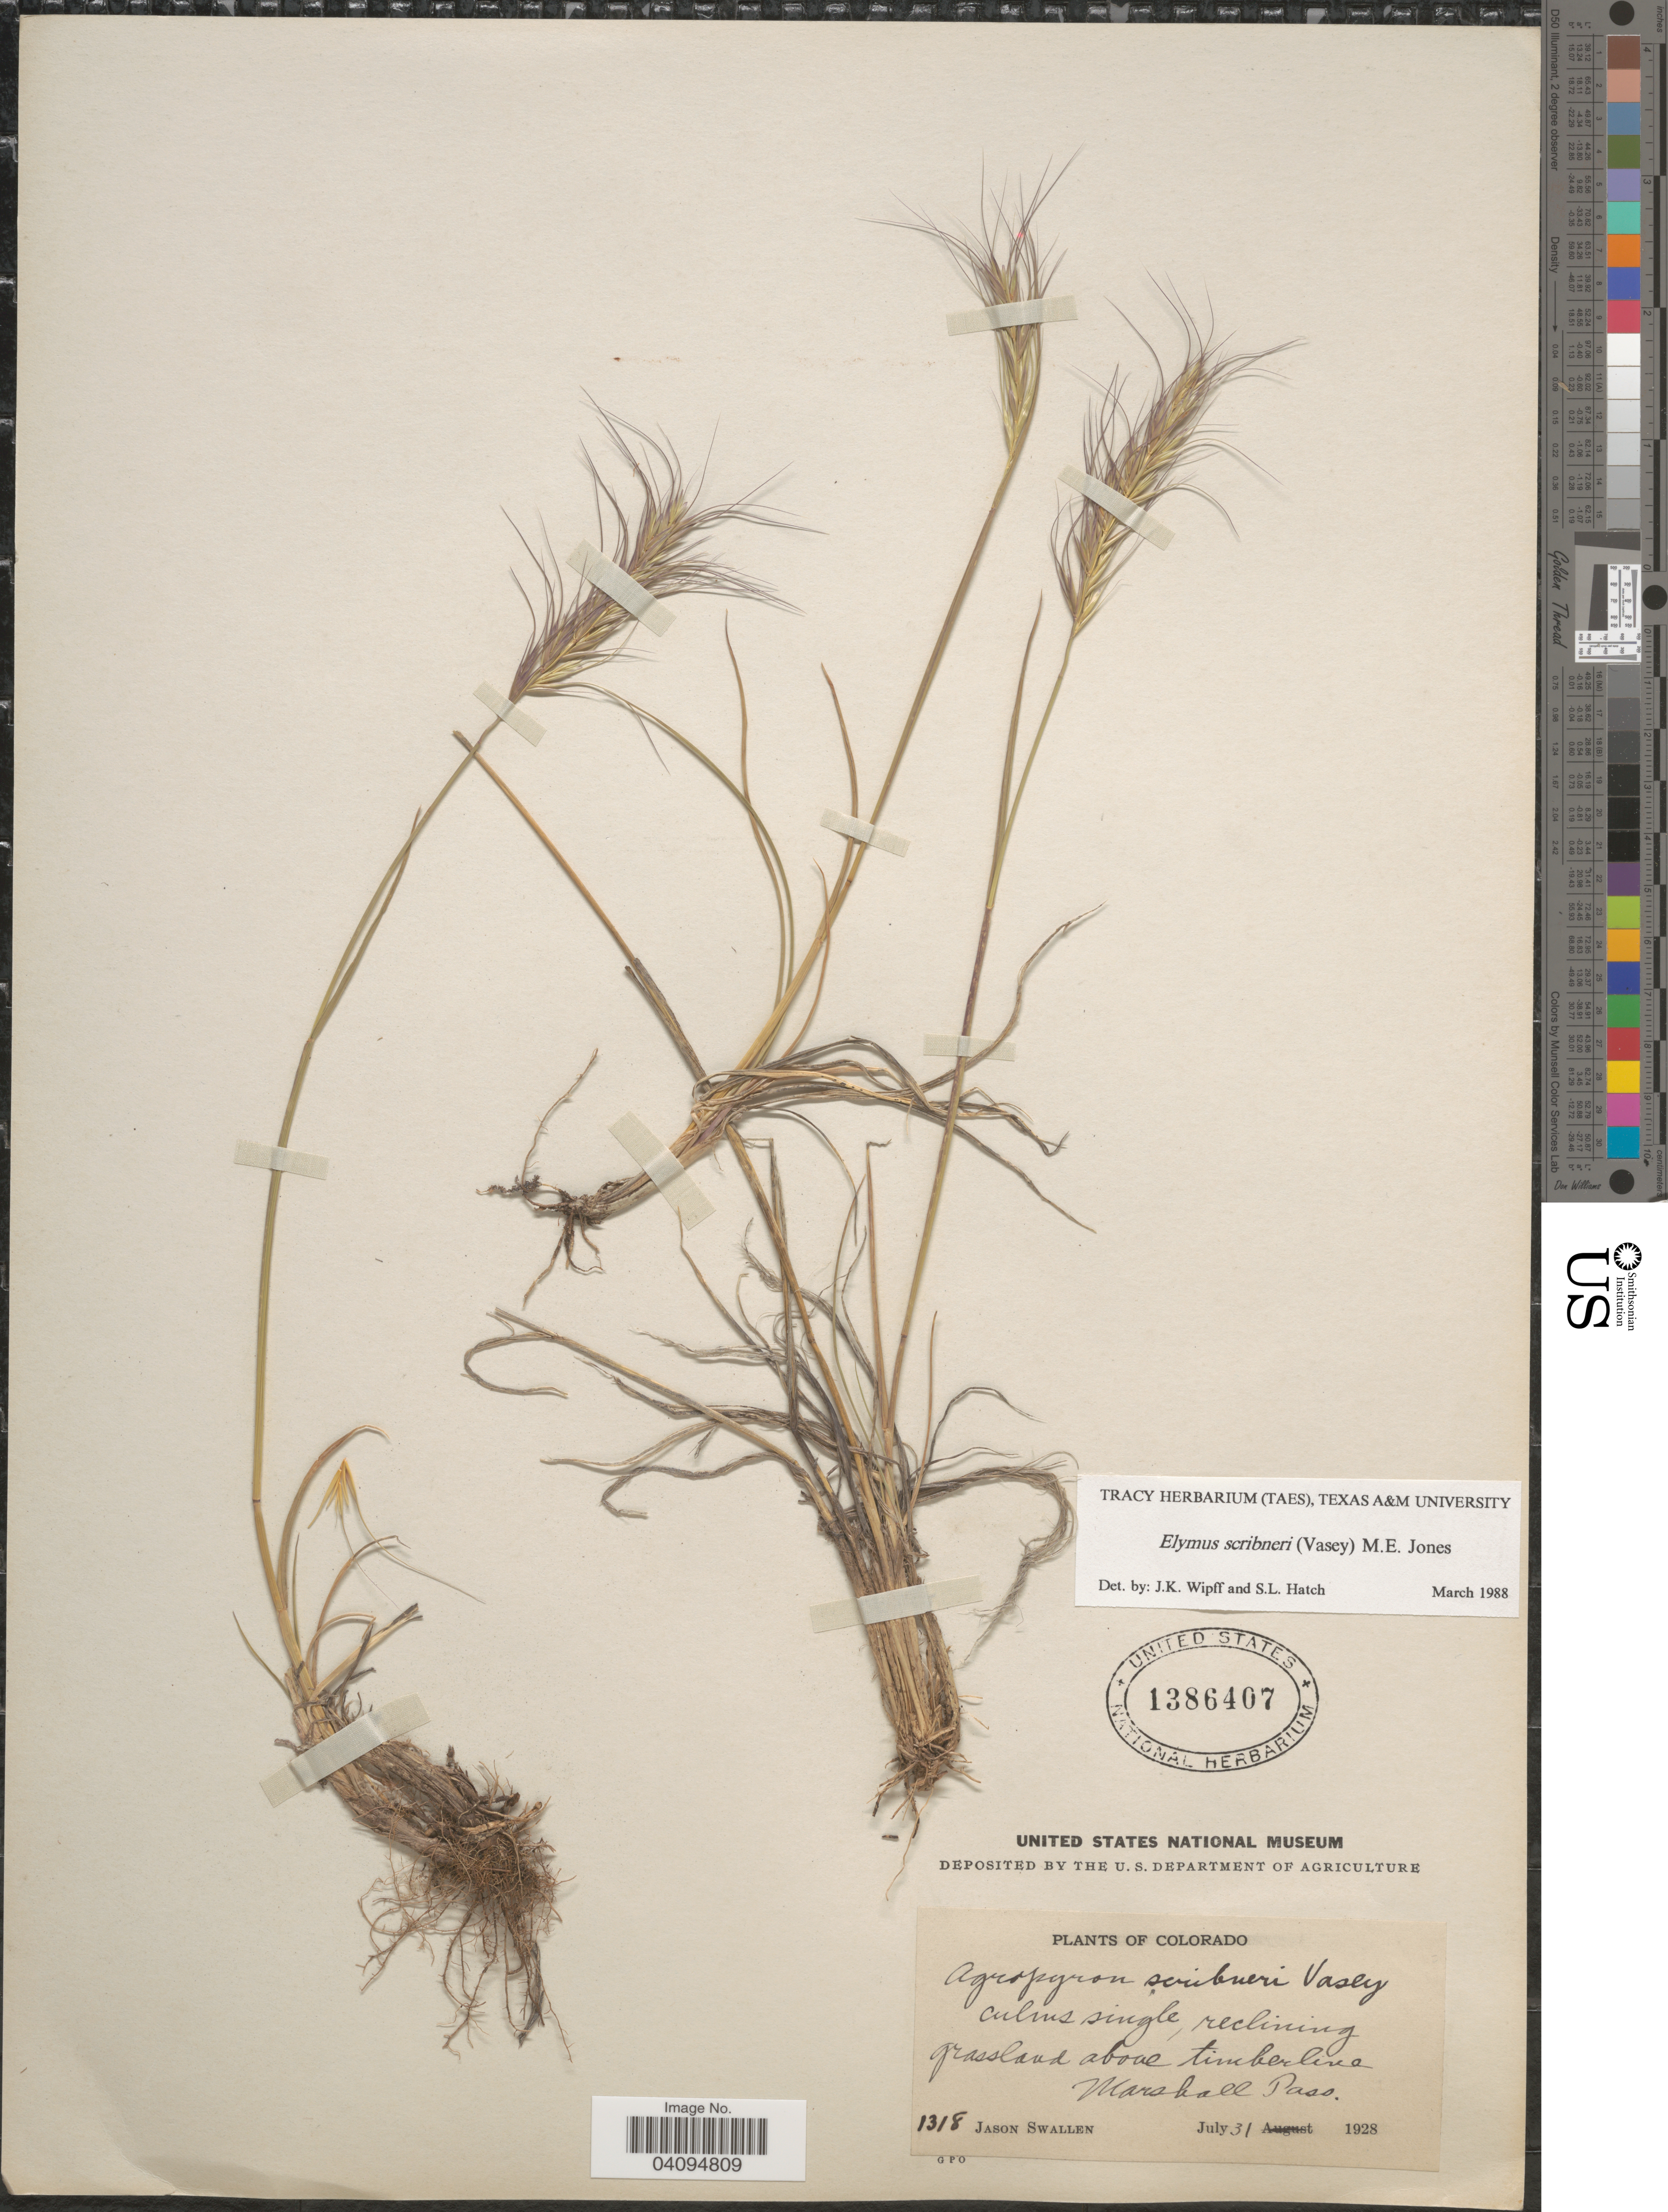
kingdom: Plantae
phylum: Tracheophyta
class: Liliopsida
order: Poales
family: Poaceae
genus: Elymus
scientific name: Elymus scribneri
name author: (Vasey) M.E. Jones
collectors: J. R. Swallen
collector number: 1318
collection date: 1928-07-31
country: United States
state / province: Colorado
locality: Culms single, reclining grassland above timberline Marshall Pass.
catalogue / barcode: US 1386407